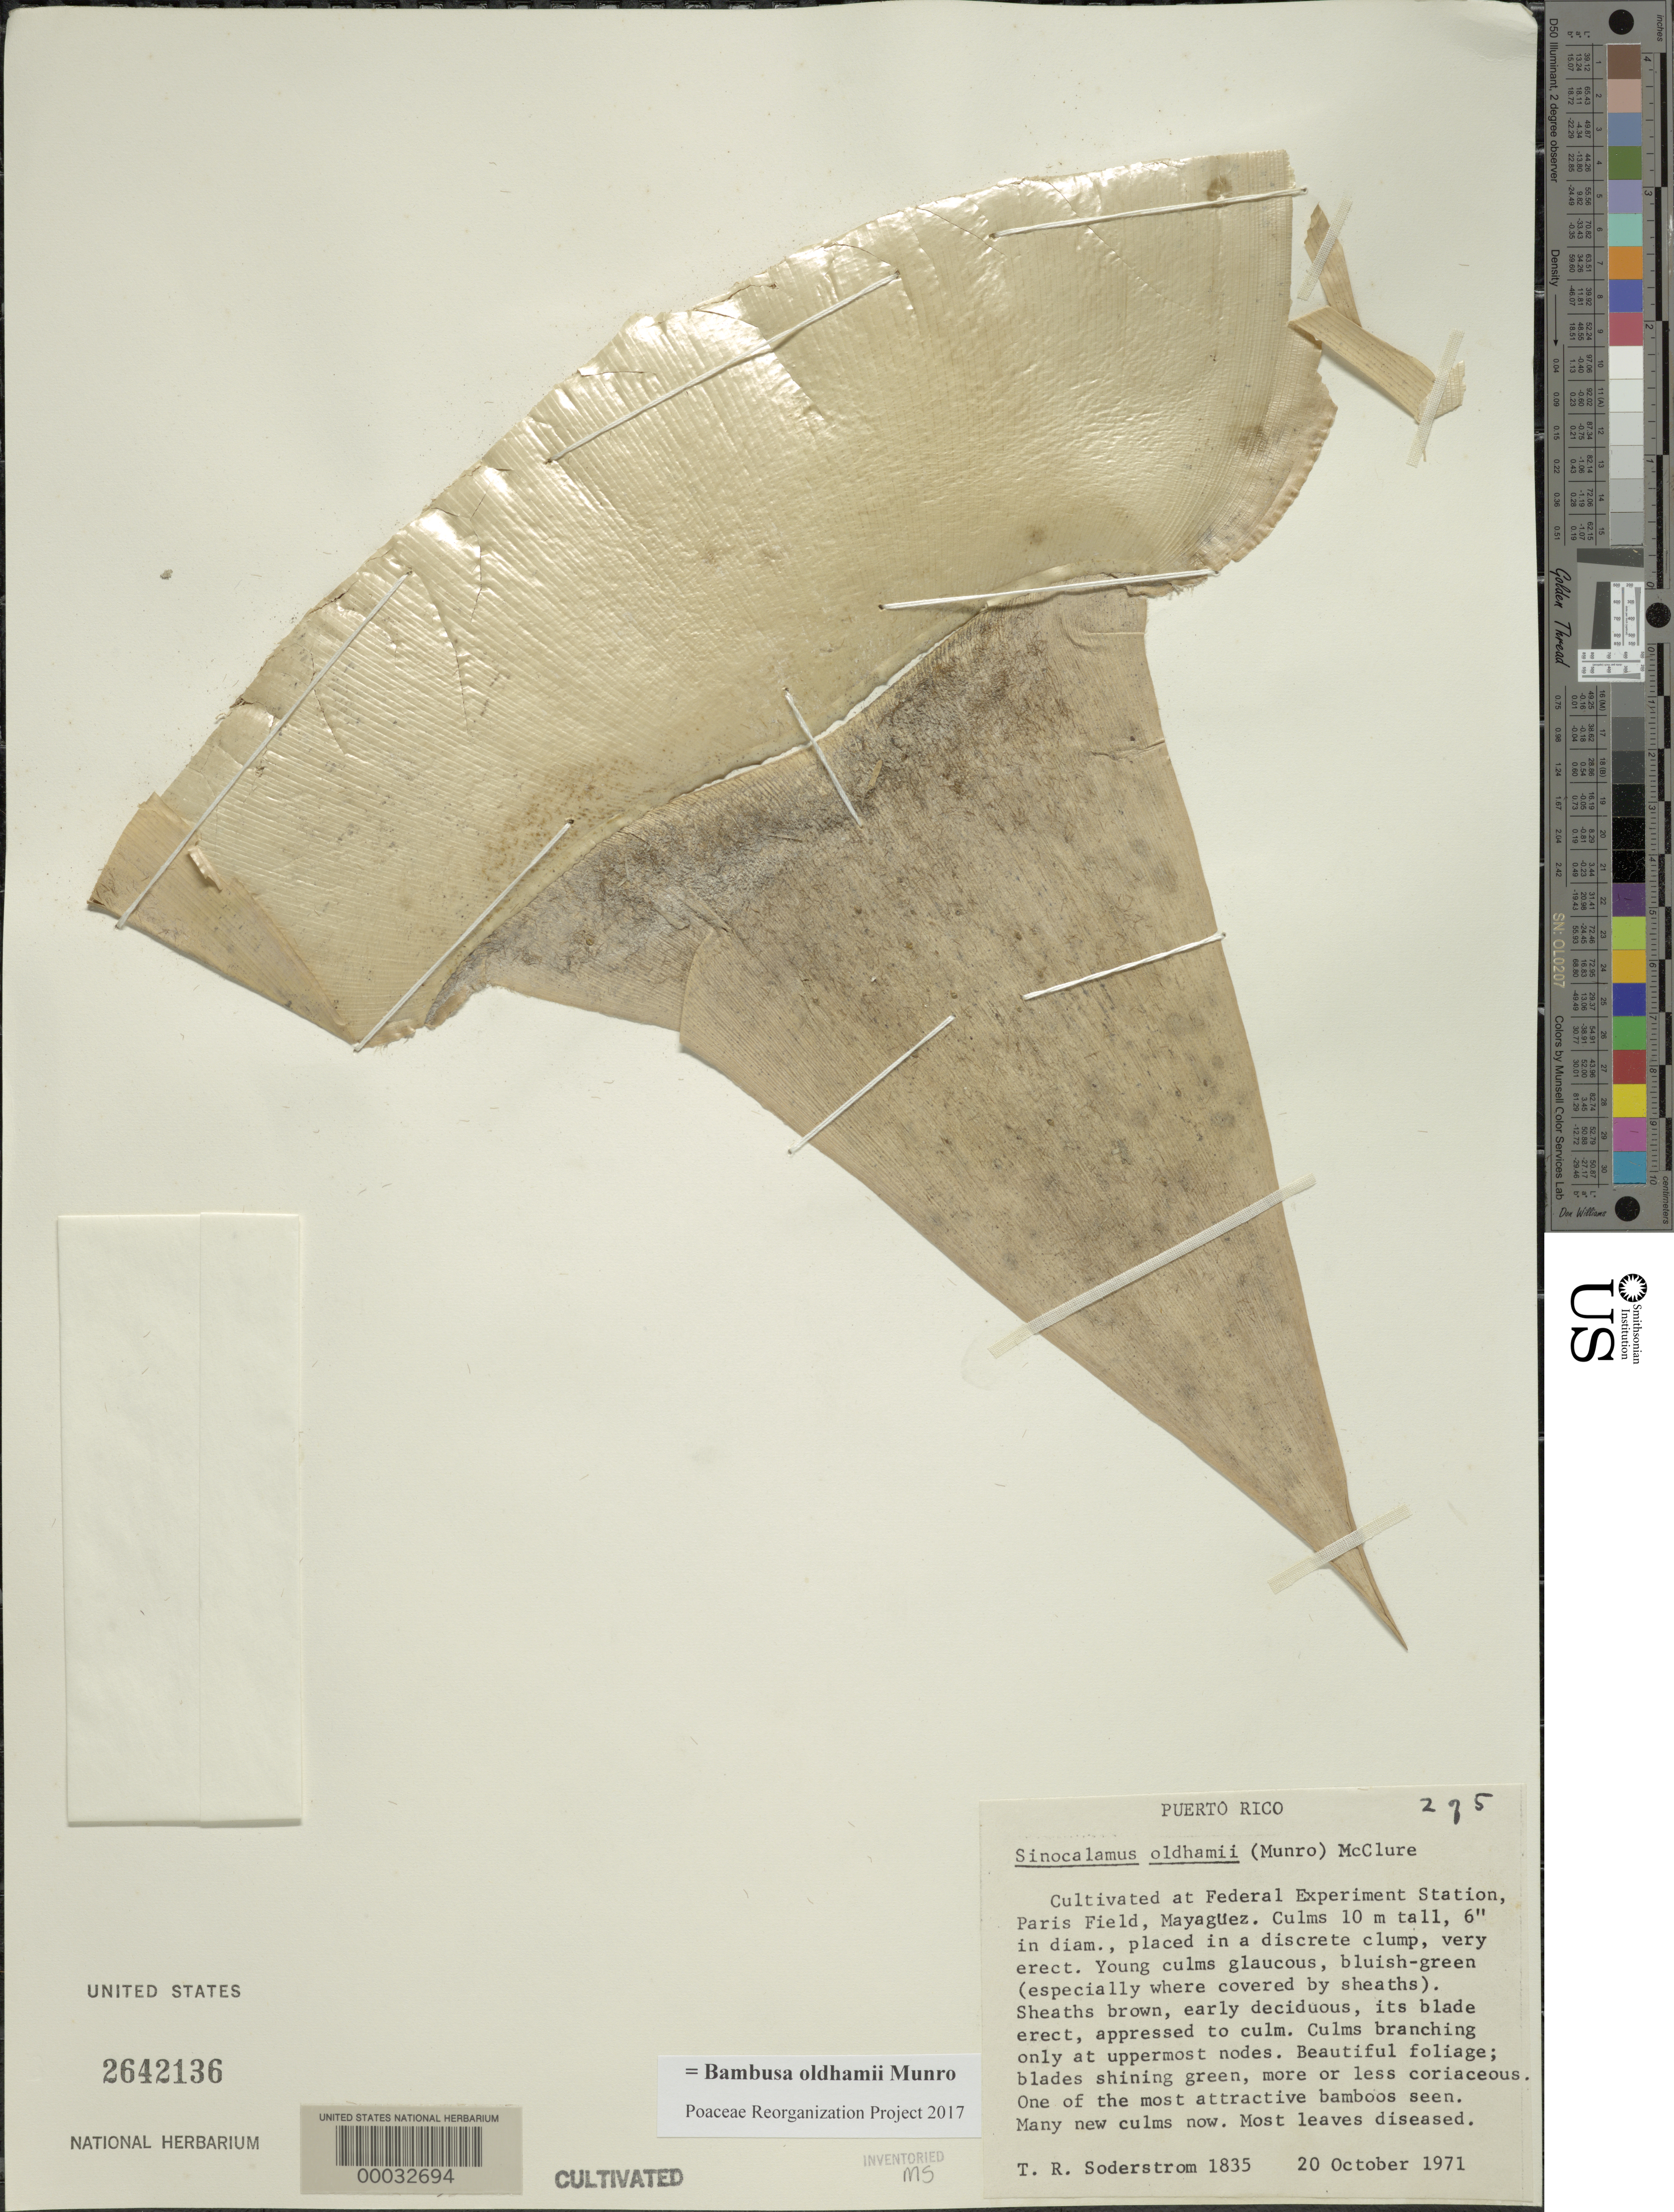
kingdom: Plantae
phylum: Tracheophyta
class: Liliopsida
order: Poales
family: Poaceae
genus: Bambusa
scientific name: Bambusa oldhamii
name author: Munro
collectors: T. R. Soderstrom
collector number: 1835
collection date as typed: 20 Oct 1971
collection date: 1971-10-20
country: Puerto Rico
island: Greater Antilles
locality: Federal Experimental Station-Mayaguez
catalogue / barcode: US 2642136